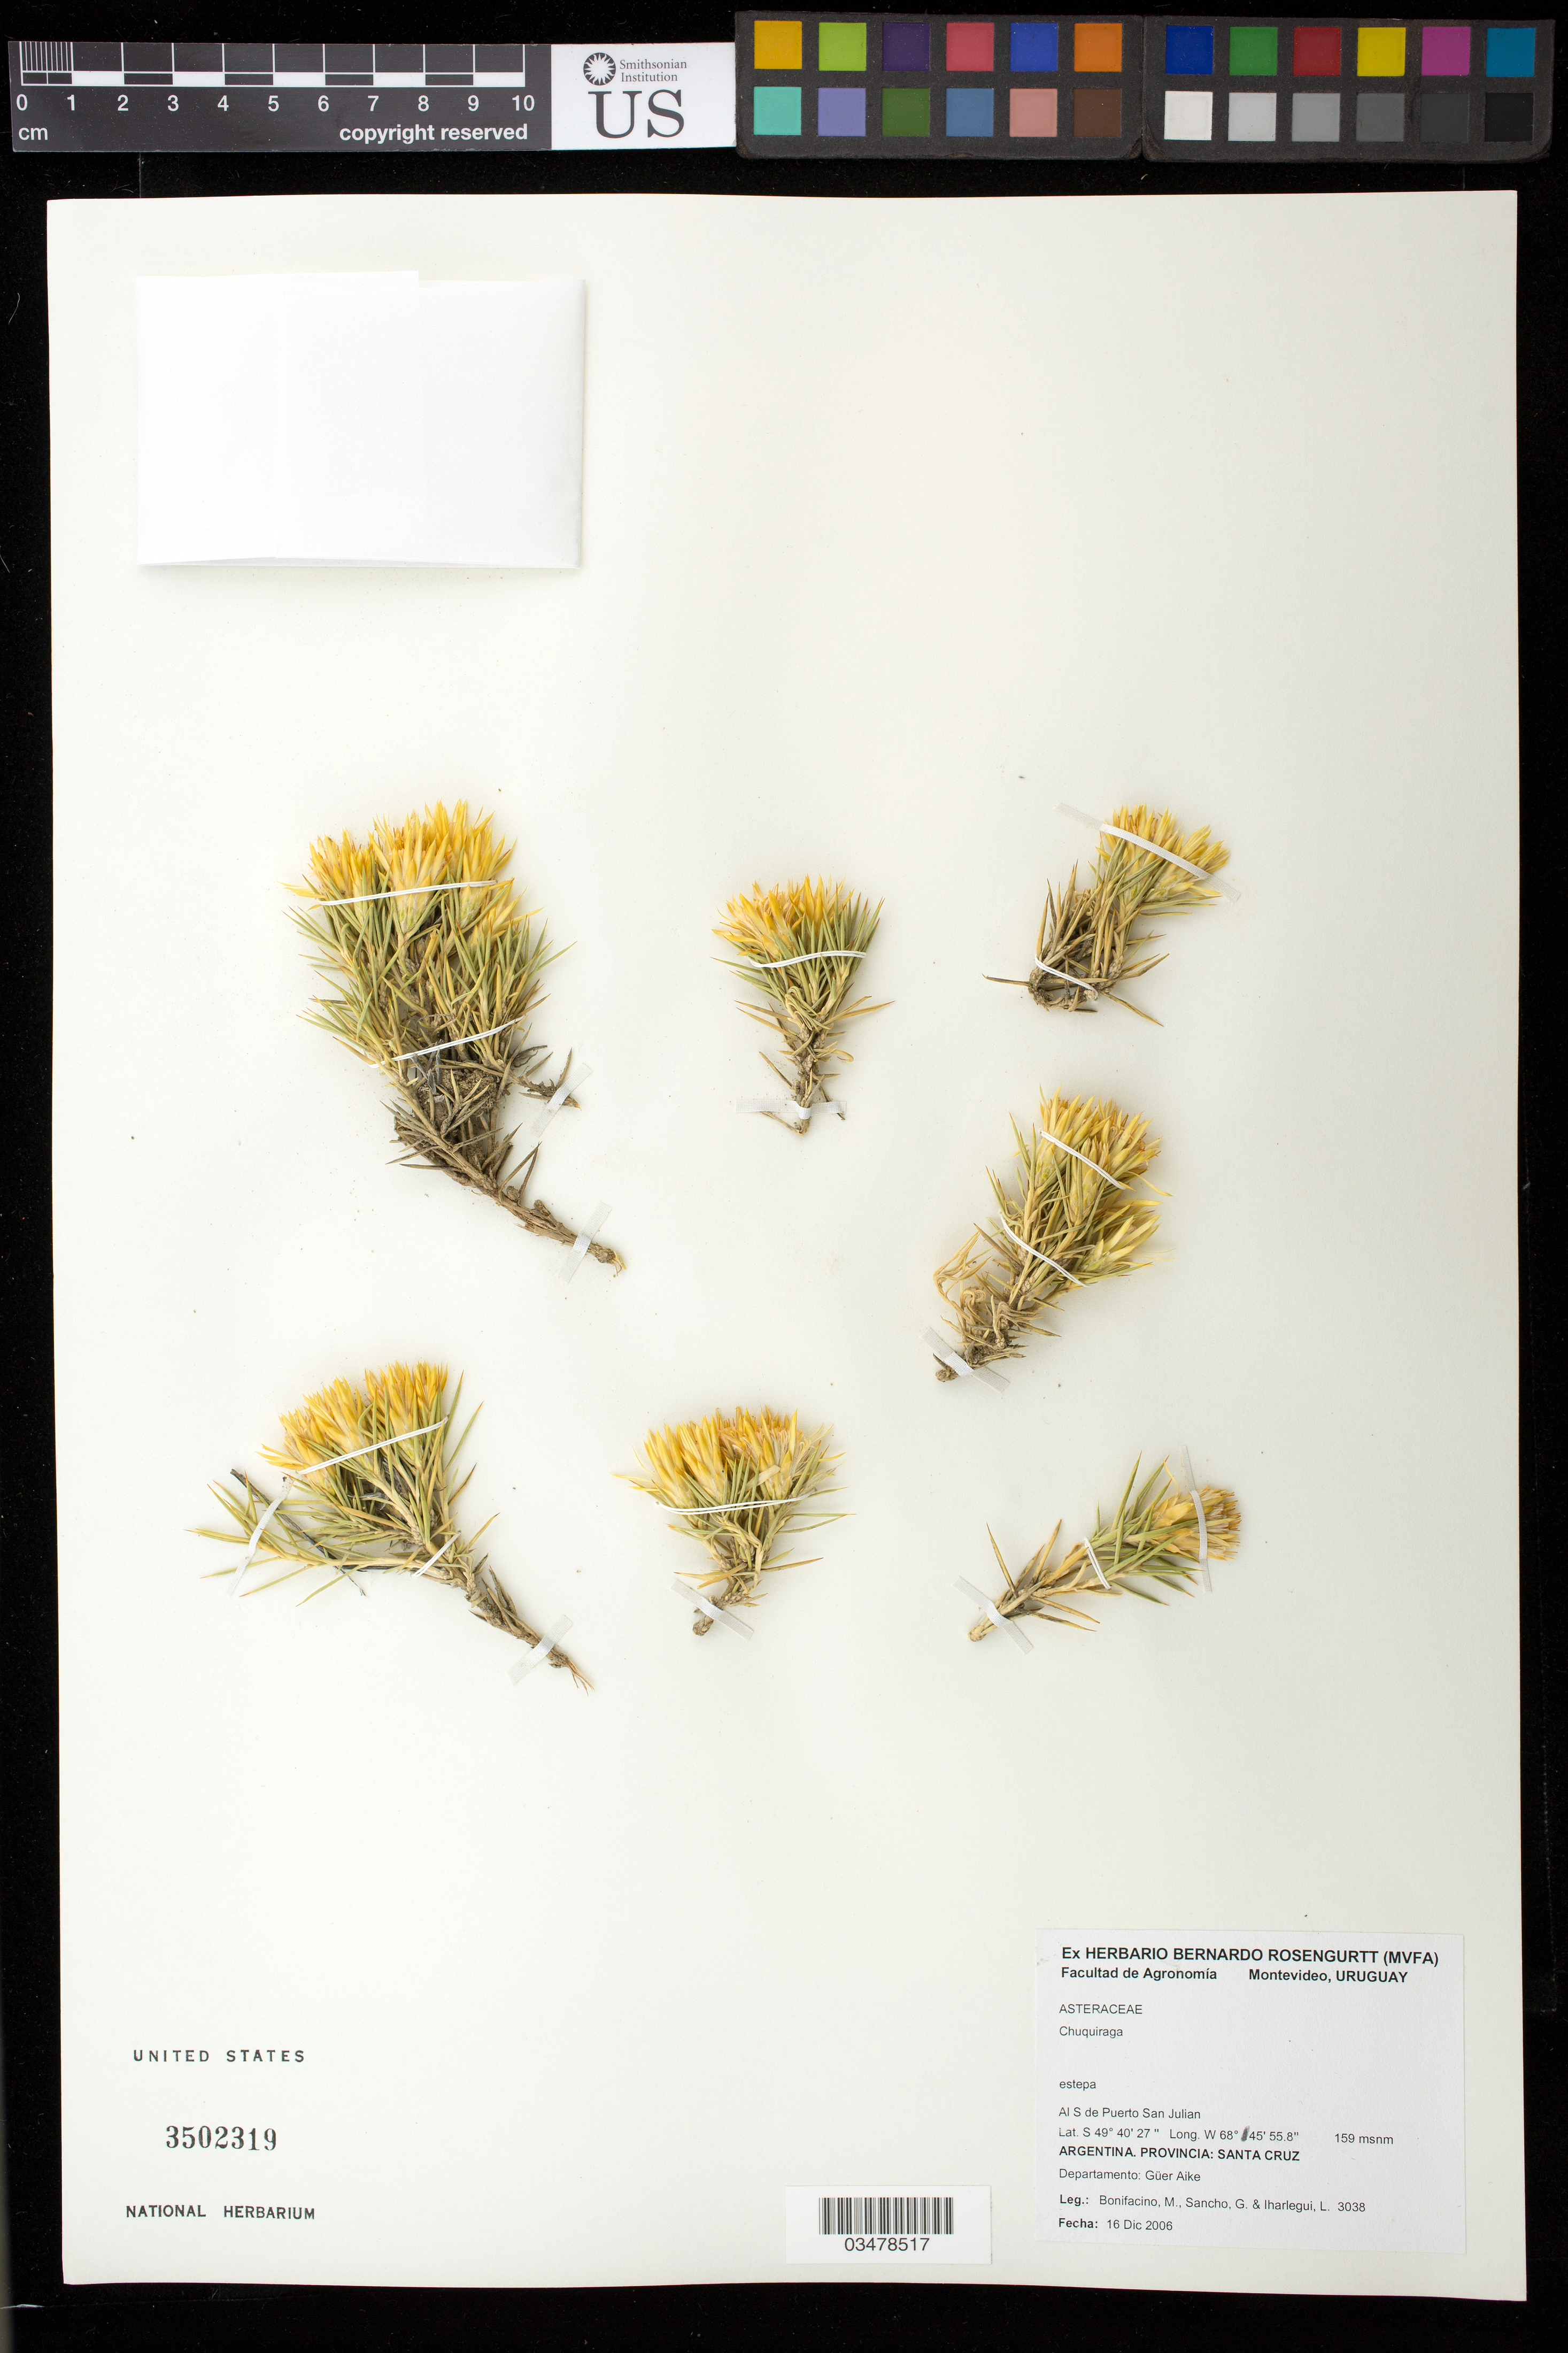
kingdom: Plantae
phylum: Tracheophyta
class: Magnoliopsida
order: Asterales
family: Asteraceae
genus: Chuquiraga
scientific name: Chuquiraga sp.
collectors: M. Bonifacino, G. Sancho & L. Iharlegui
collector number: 3038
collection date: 2006-12-16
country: Argentina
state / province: Santa Cruz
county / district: Guer Aike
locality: Al S de Puerto San Julian.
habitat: Estepa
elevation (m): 159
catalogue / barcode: US 3502319